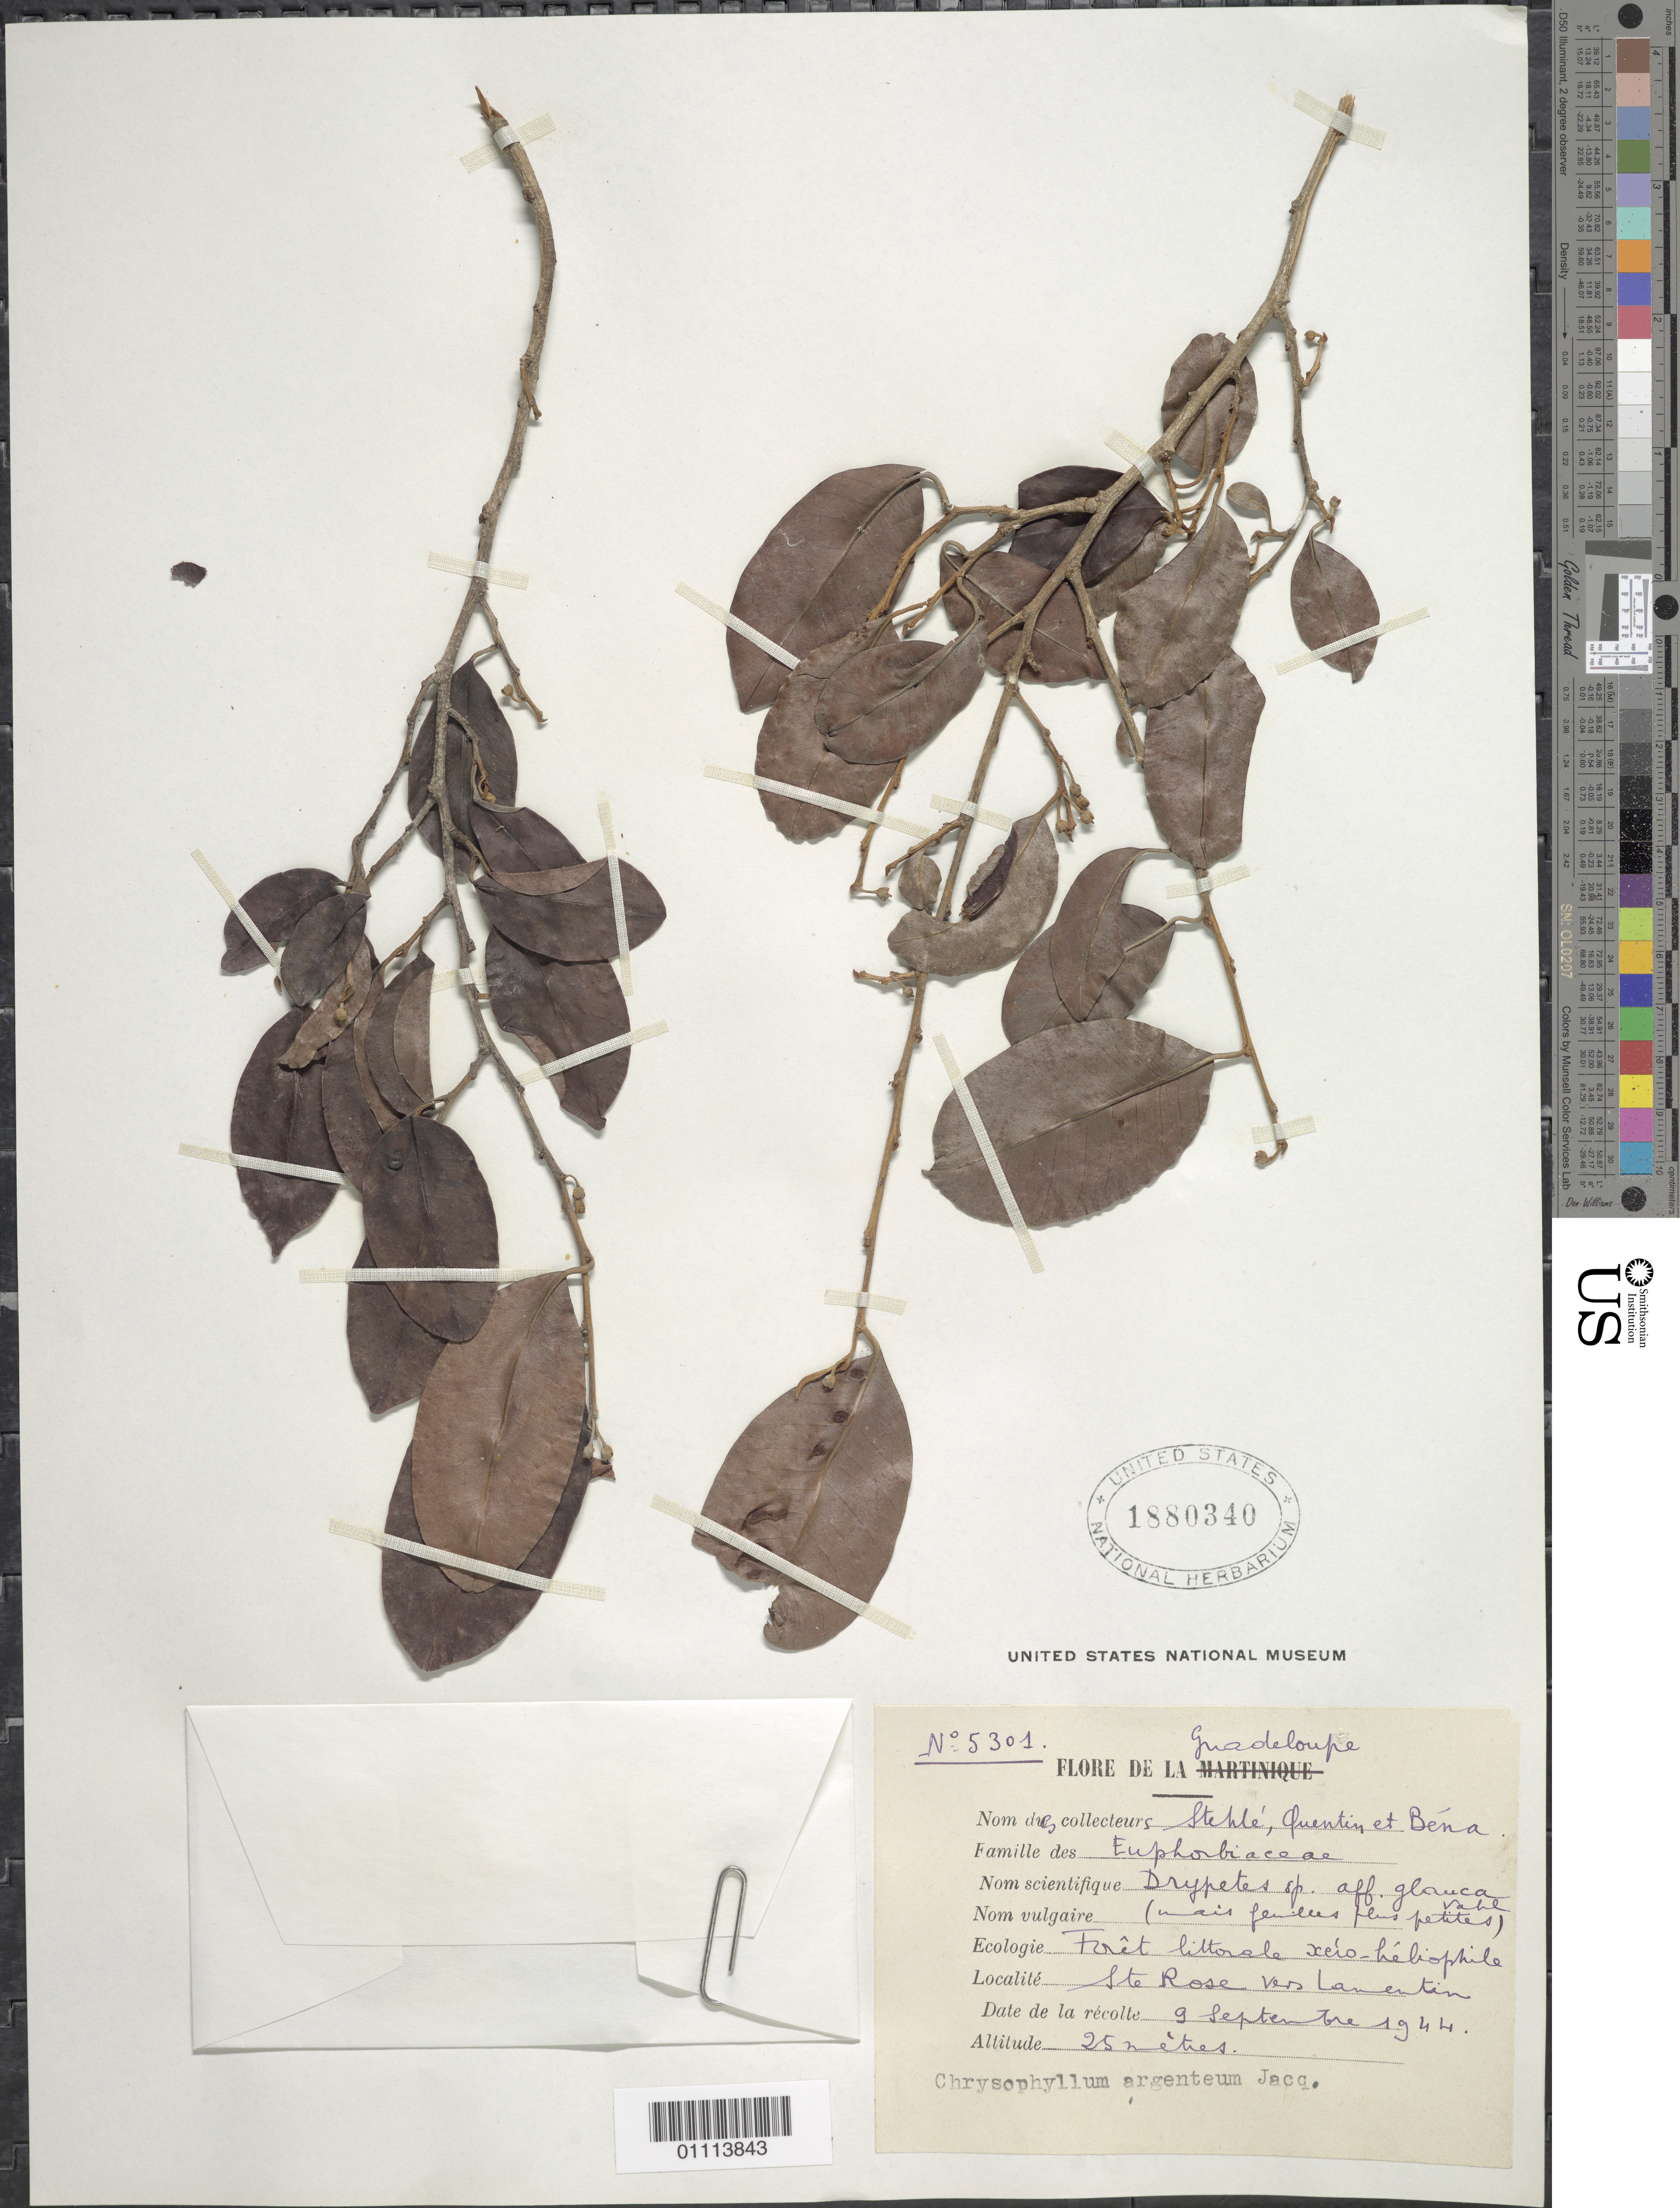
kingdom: Plantae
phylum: Tracheophyta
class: Magnoliopsida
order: Ericales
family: Sapotaceae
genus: Chrysophyllum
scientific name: Chrysophyllum argenteum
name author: Jacq.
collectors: H. Stehlé, R. Quentin & R. Béna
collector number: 5301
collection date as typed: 09 Sep 1944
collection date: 1944-09-09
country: Guadeloupe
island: Basse Terre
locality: St. Rose vers Lamentin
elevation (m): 25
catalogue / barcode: US 1880340